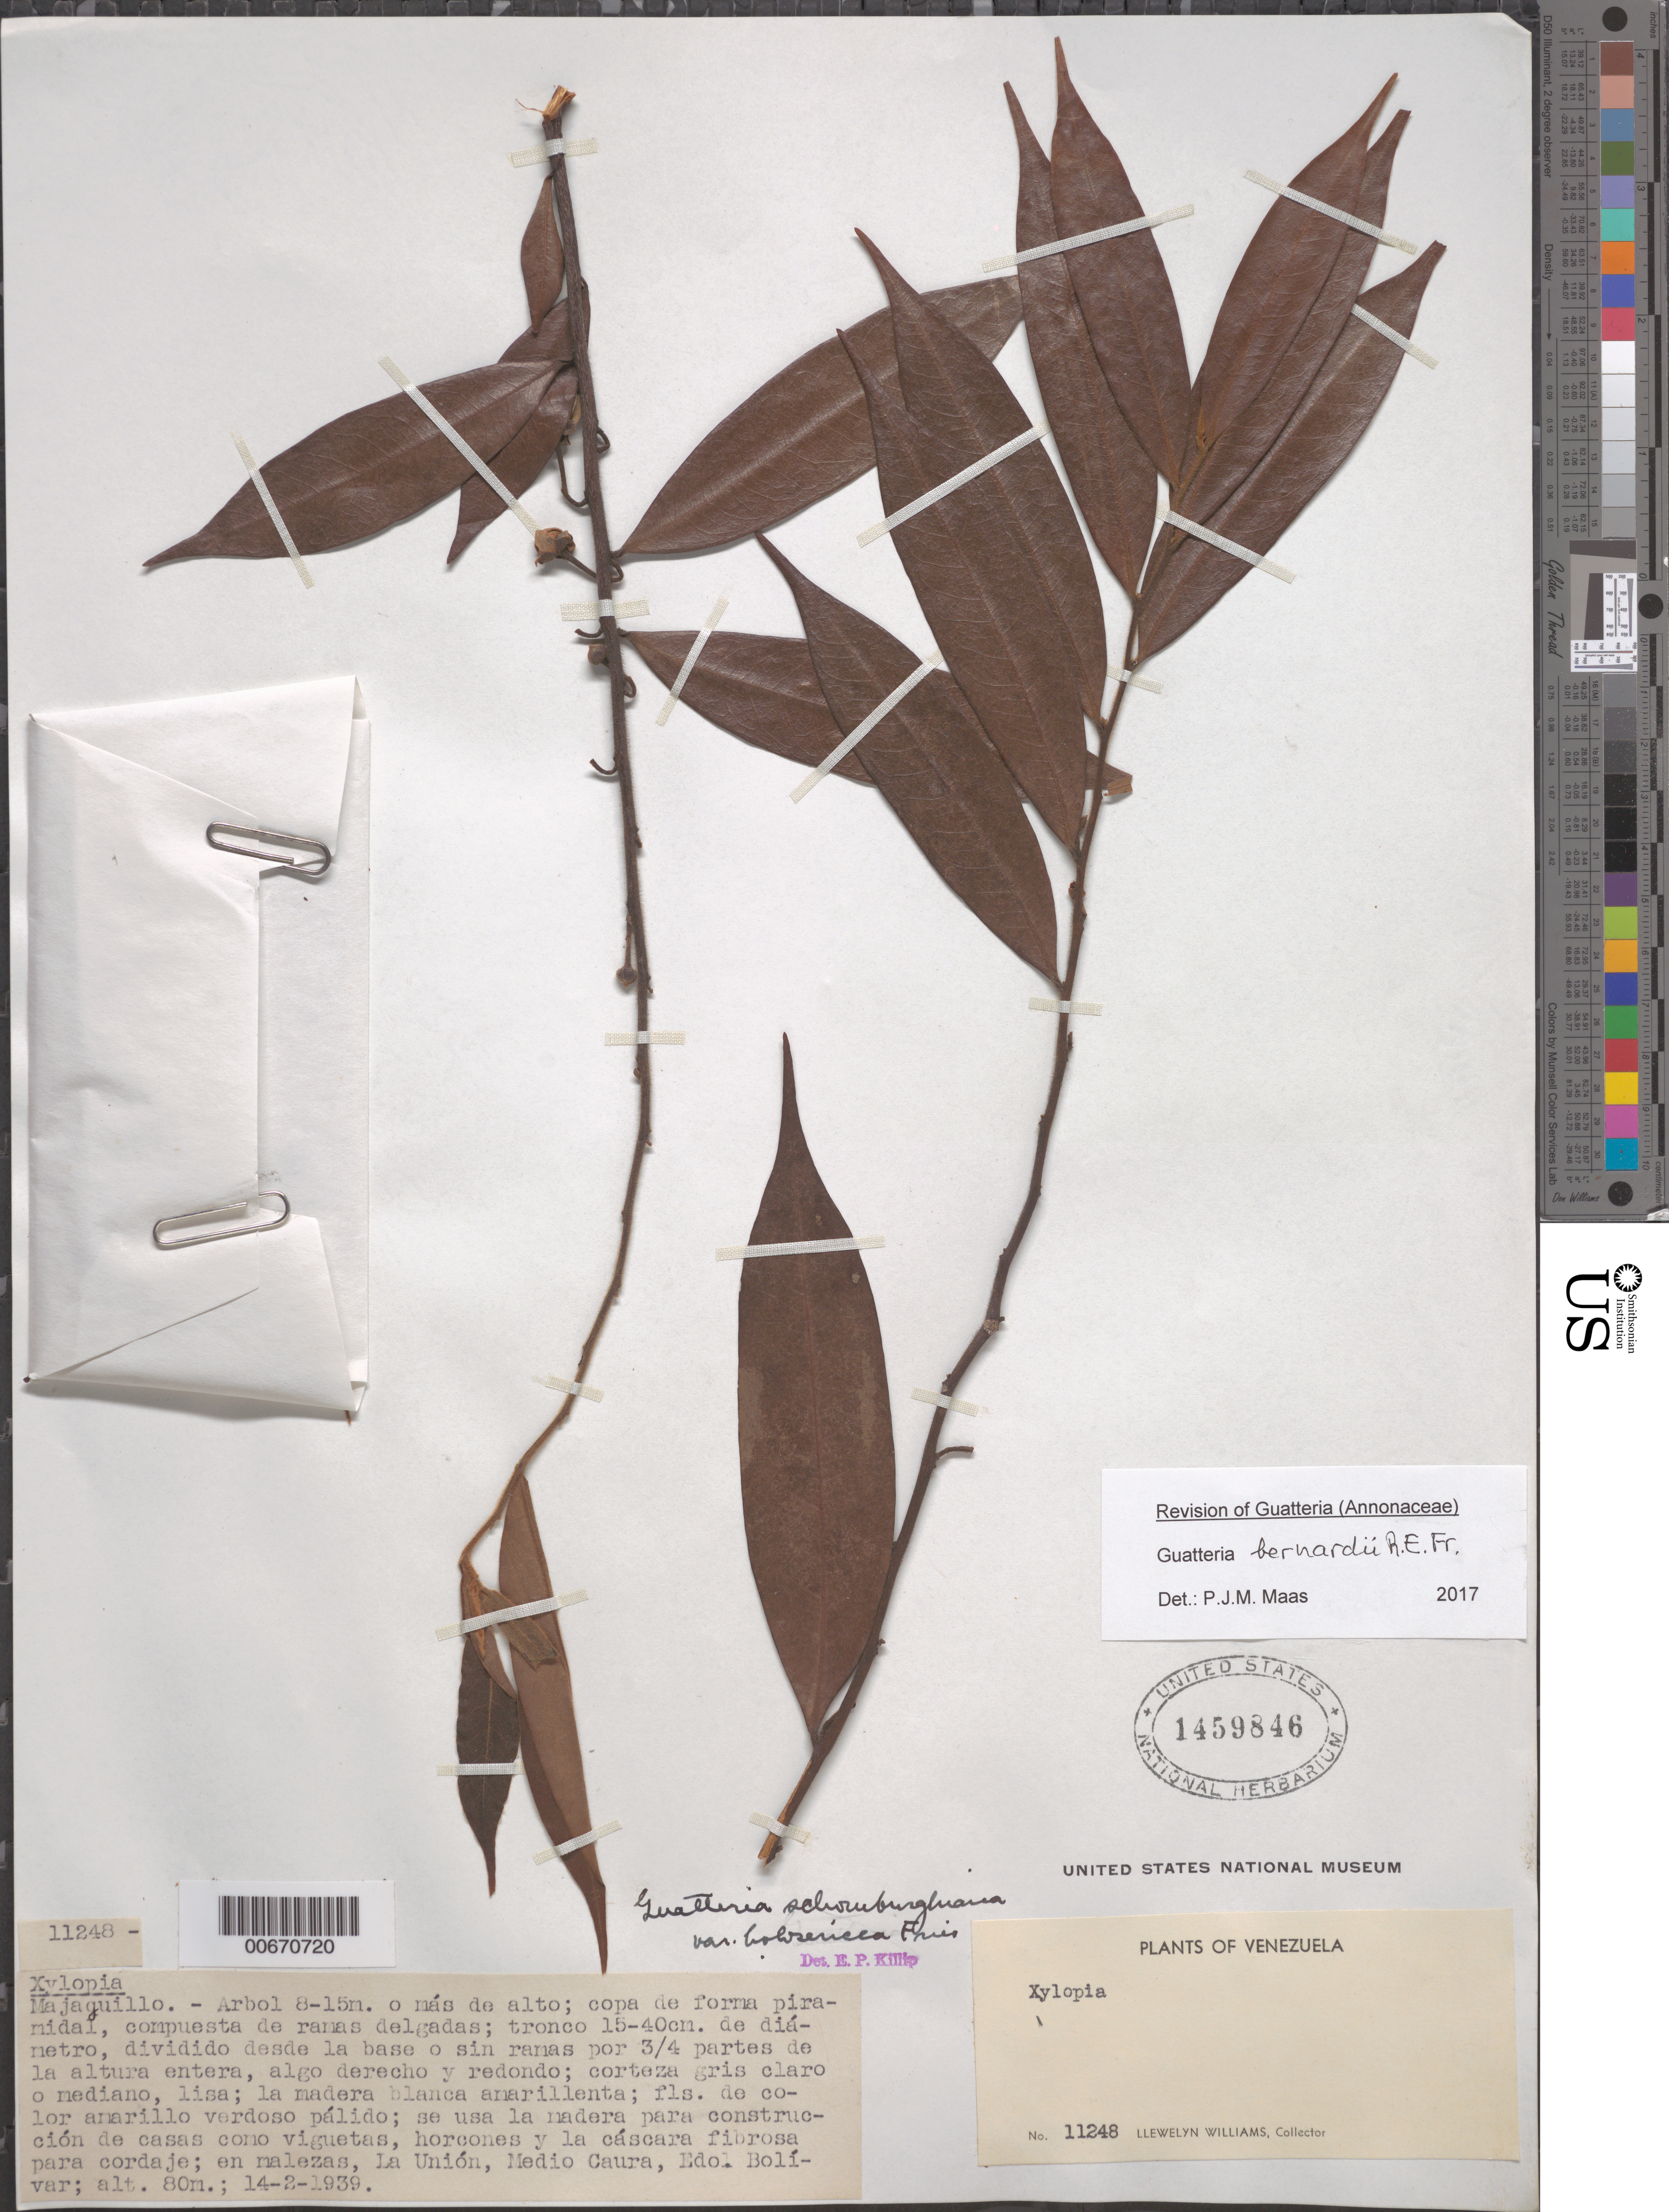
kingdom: Plantae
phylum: Tracheophyta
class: Magnoliopsida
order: Magnoliales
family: Annonaceae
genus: Guatteria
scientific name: Guatteria bernardii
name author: R.E. Fr.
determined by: Maas, Paul J. M.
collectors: Ll. Williams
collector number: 11248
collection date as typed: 14-Feb-39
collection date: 1939-02-14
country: Venezuela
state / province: Bolívar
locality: La Unión, Medio Caura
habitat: Among weeds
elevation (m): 80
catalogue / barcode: US 1459846